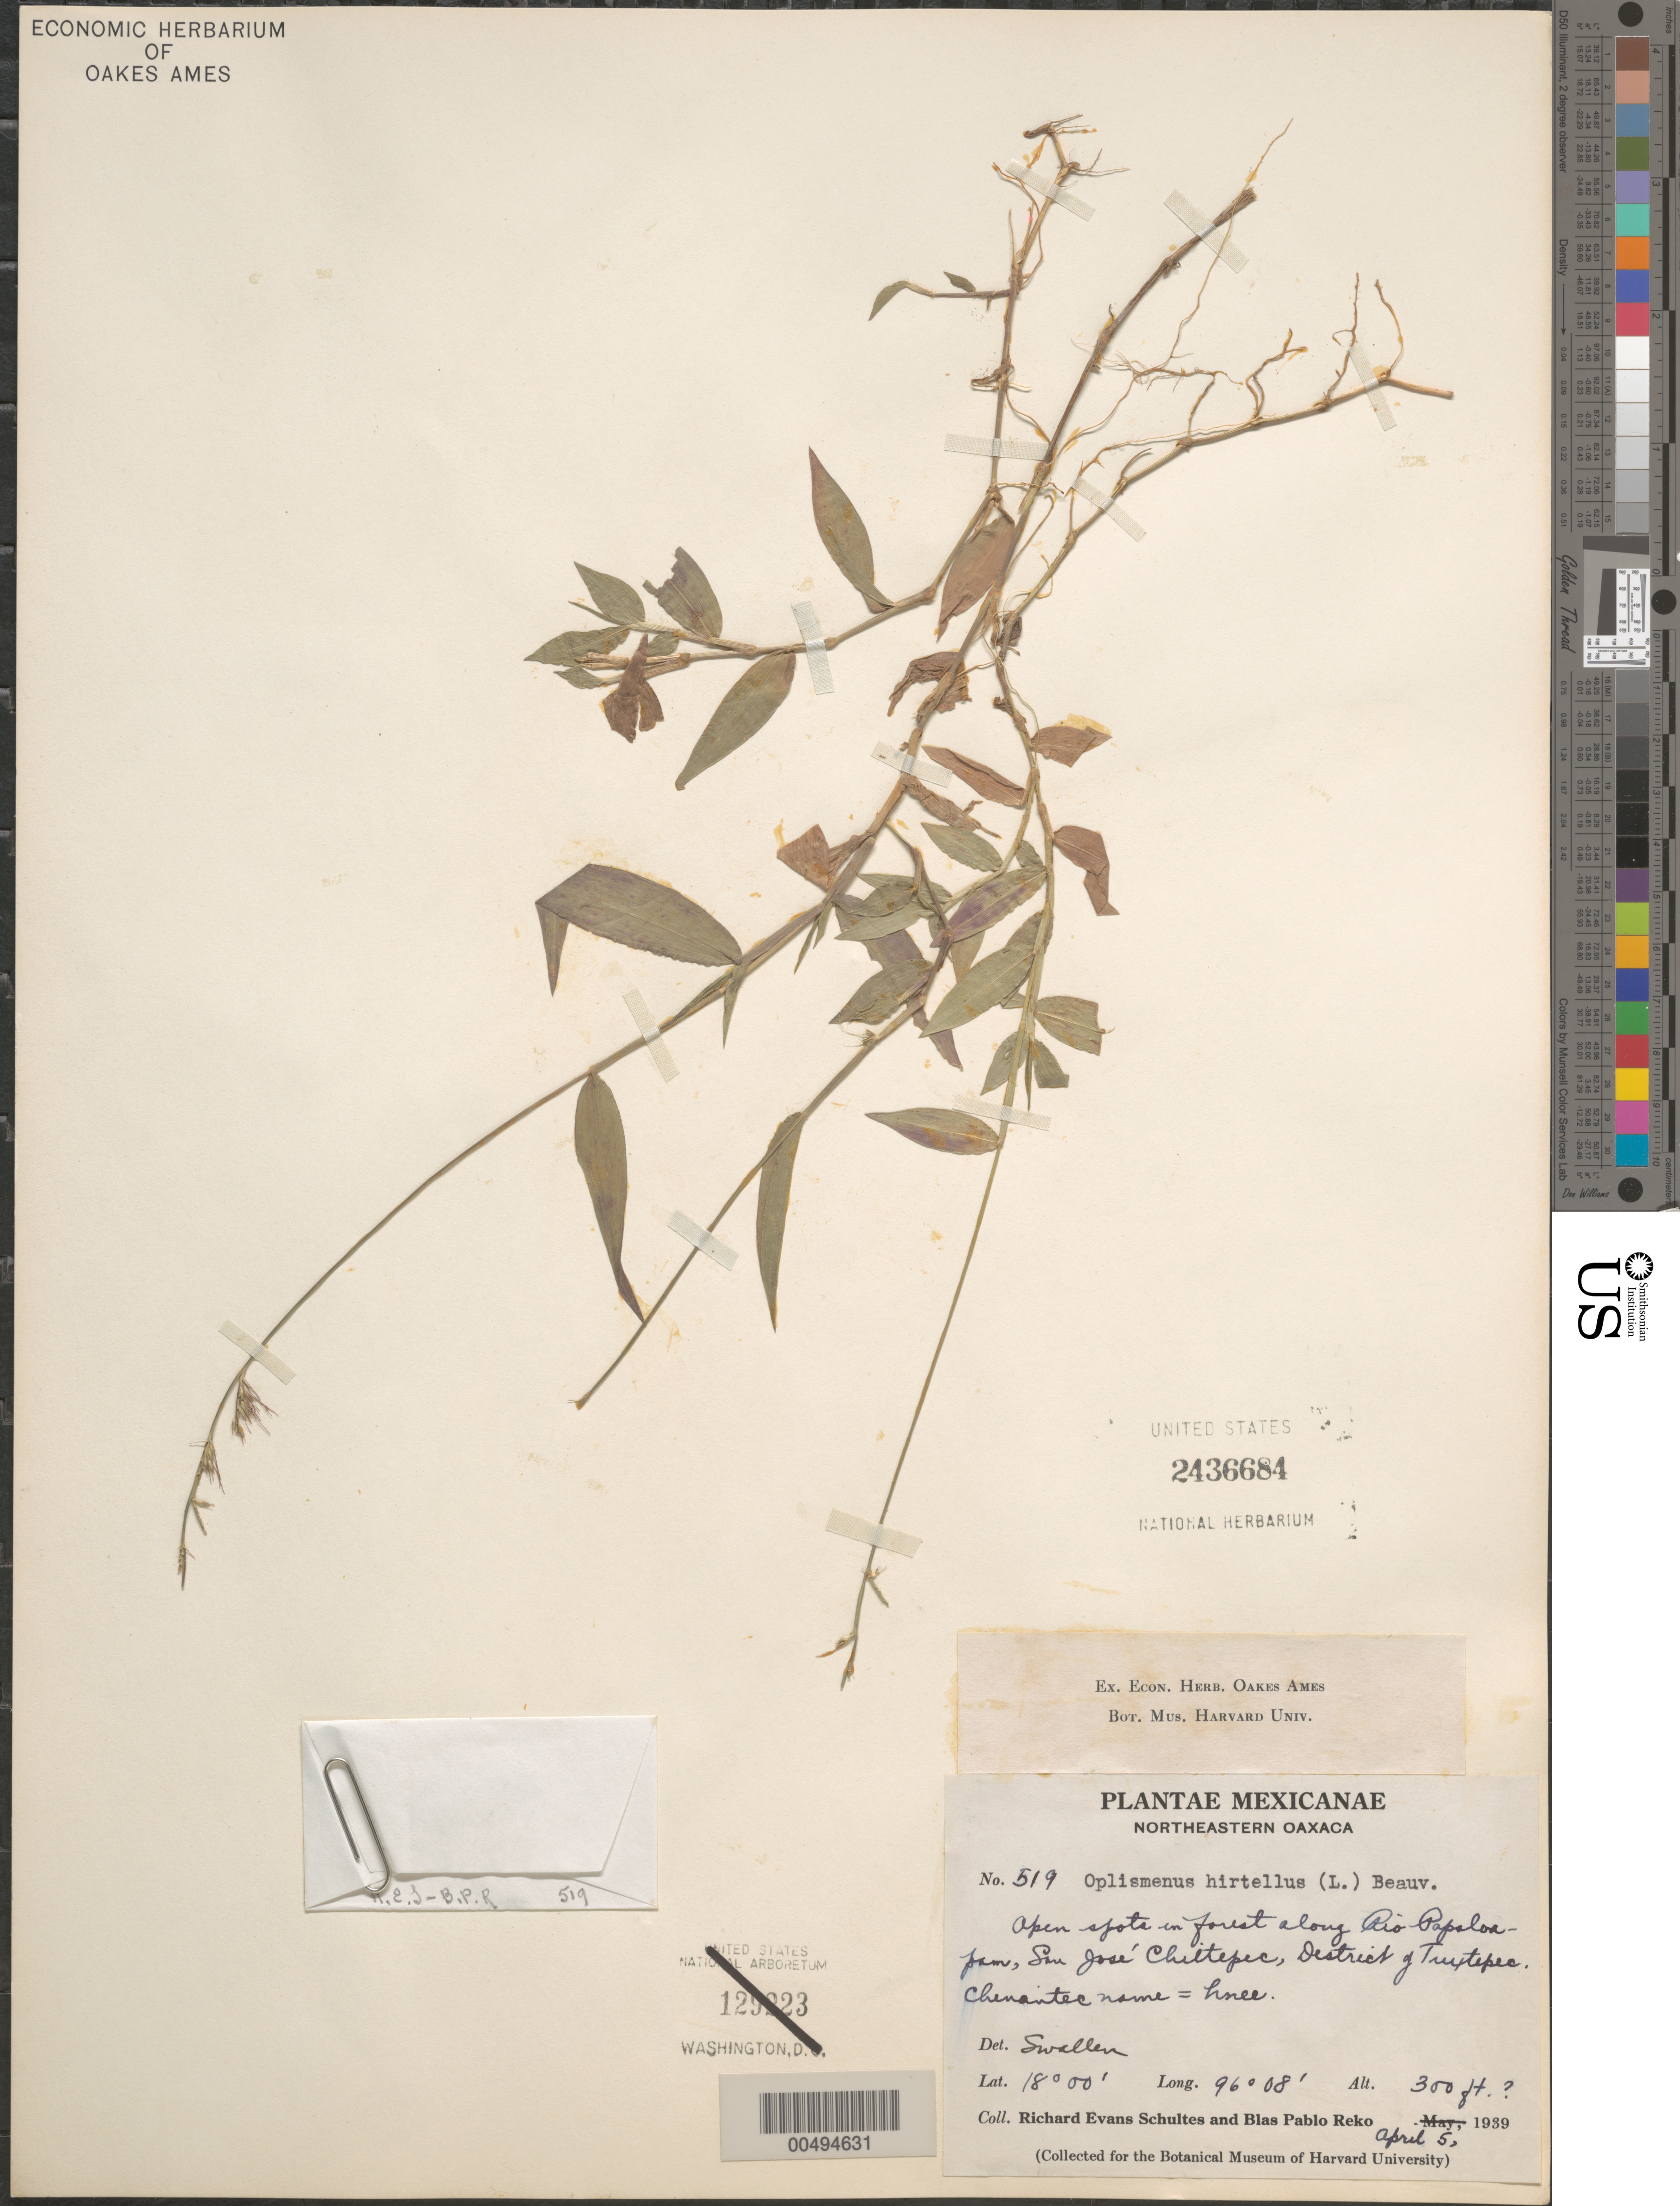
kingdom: Plantae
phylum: Tracheophyta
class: Liliopsida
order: Poales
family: Poaceae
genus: Oplismenus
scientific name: Oplismenus hirtellus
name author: (L.) P. Beauv.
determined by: Swallen, Jason R.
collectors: R. E. Schultes & B. P. Reko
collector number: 519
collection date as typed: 5 Apr 1939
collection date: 1939-04-05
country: Mexico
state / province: Oaxaca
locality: NE Oaxaca, along Rio Papaloapam, San Jos‚ Chiltepec, Dist of Tuxtepec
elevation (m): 91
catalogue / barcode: US 2436684